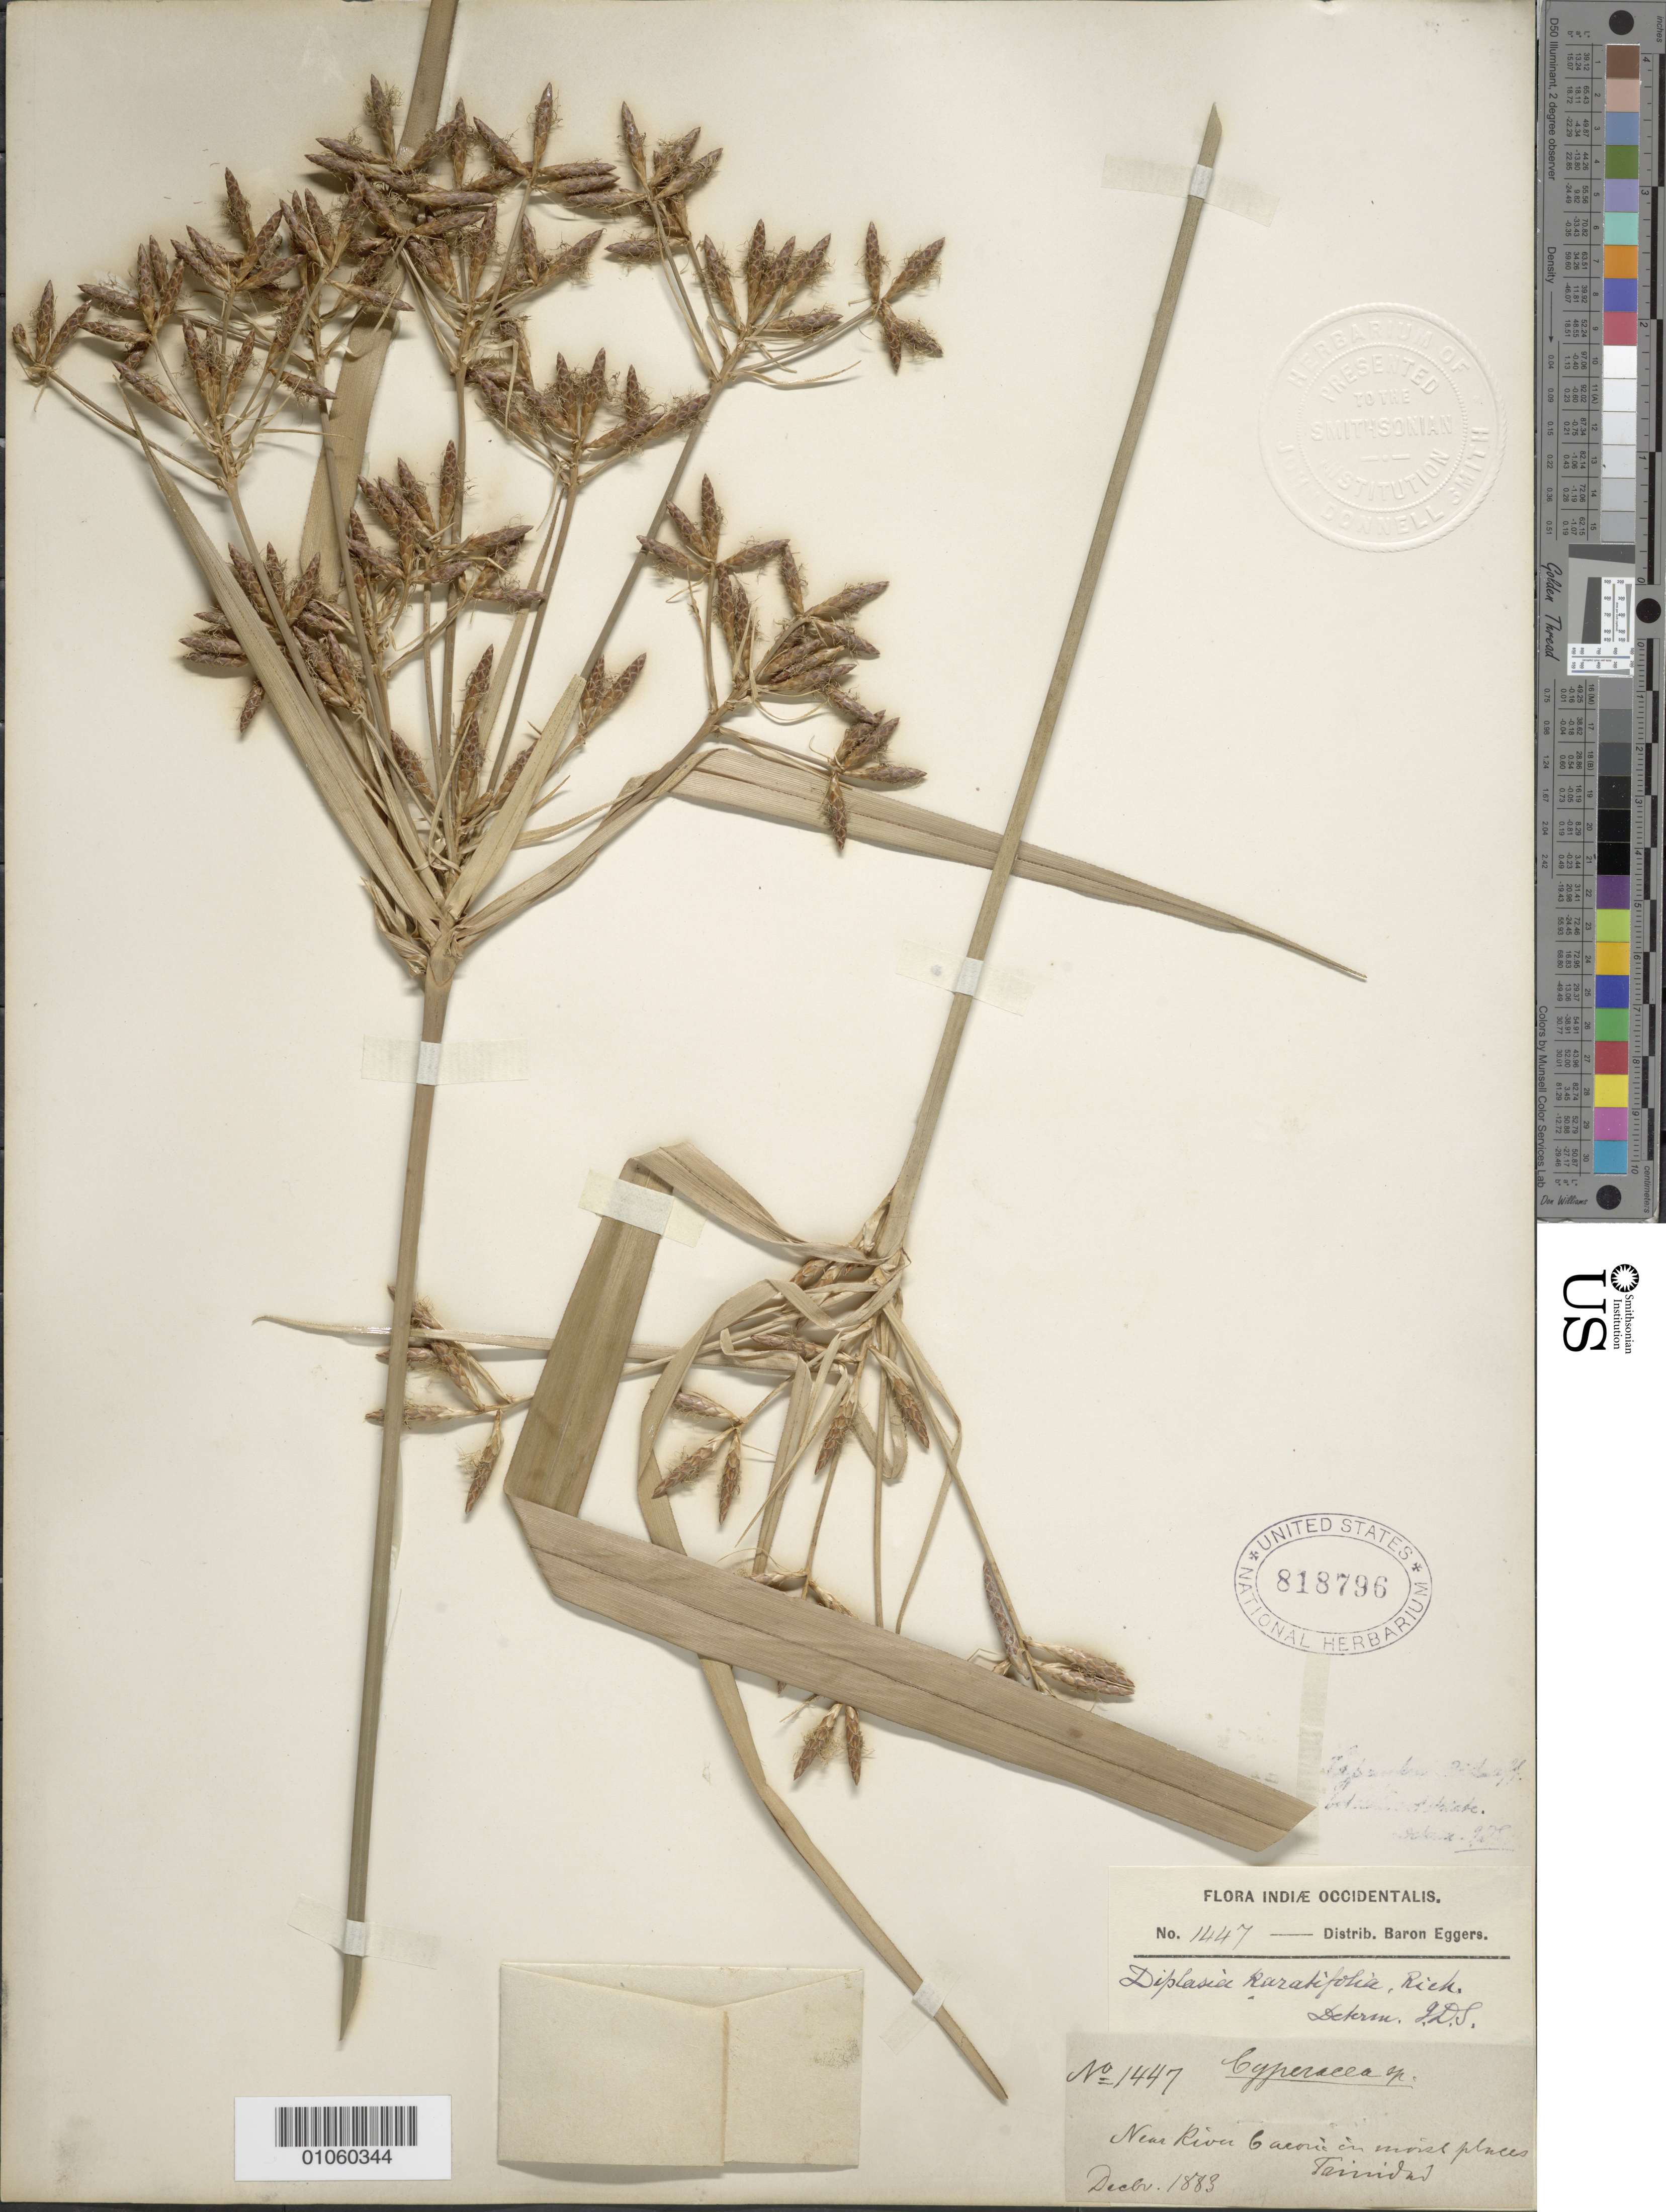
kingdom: Plantae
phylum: Tracheophyta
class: Liliopsida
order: Poales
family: Cyperaceae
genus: Diplasia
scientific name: Diplasia karatifolia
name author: Rich.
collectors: H. F. A. von Eggers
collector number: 1447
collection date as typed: Dec 1883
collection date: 1883-12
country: Trinidad and Tobago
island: Trinidad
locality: Near River Gacoric(?)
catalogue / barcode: US 818796